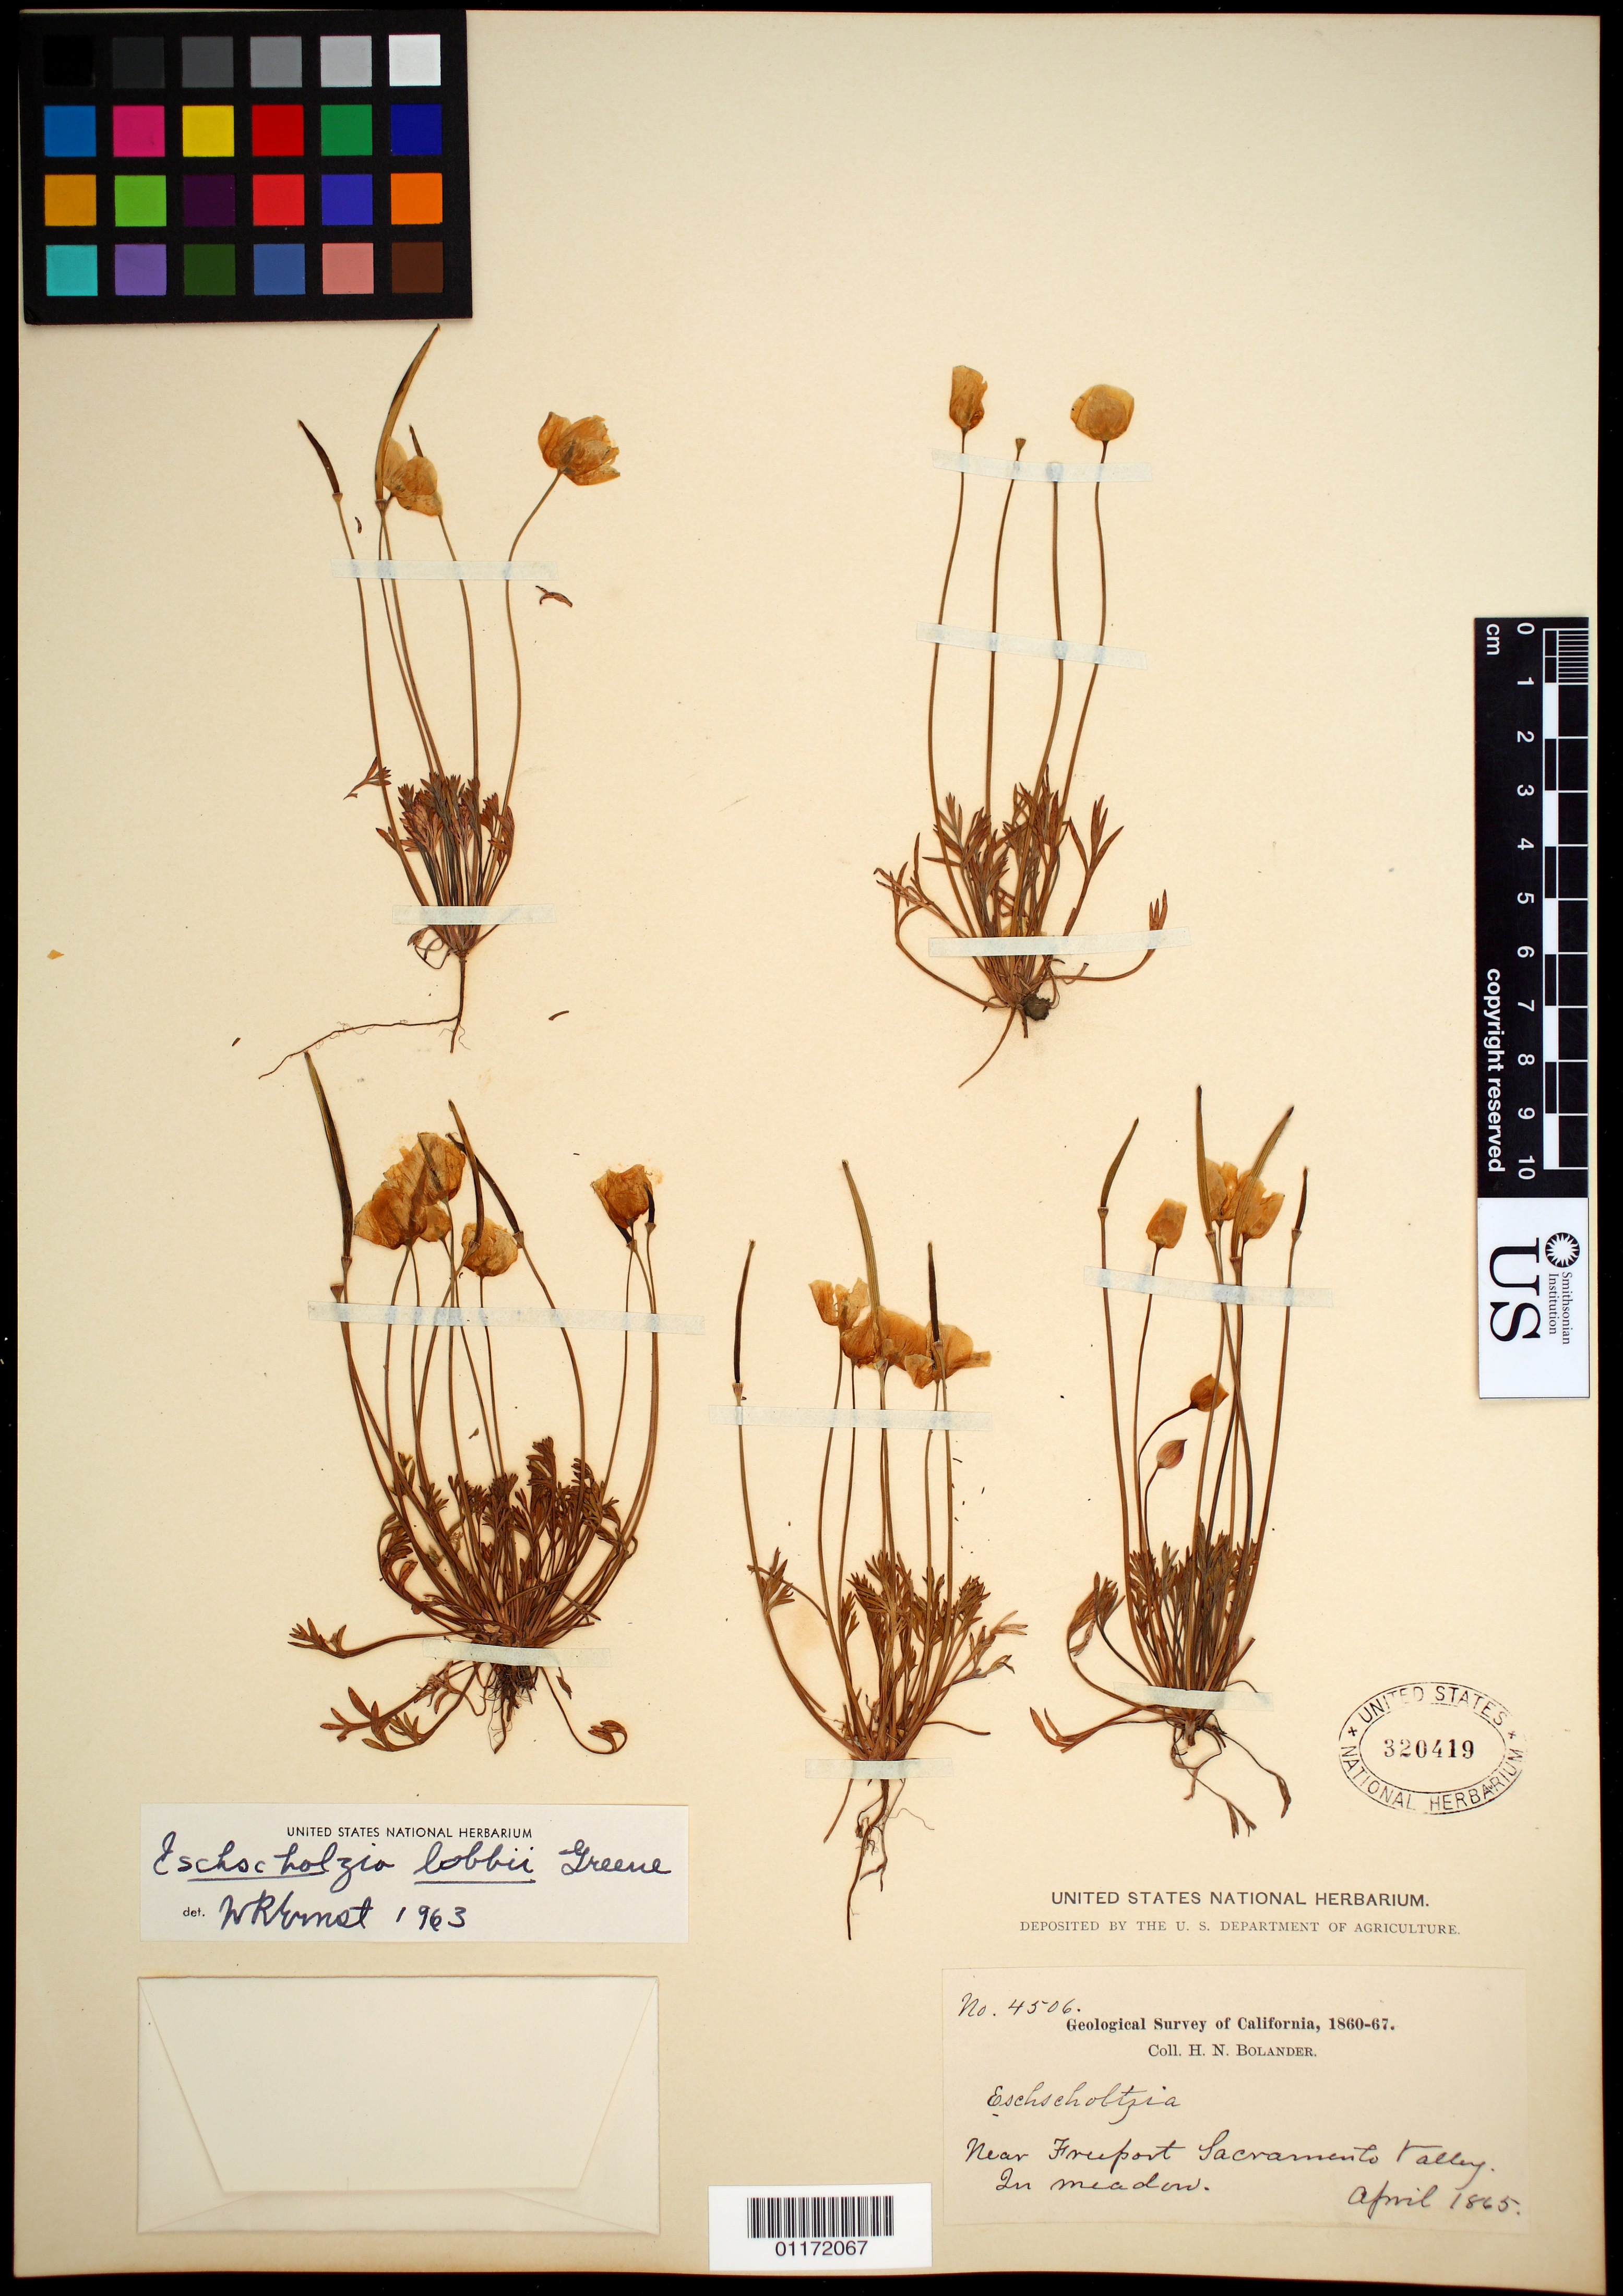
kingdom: Plantae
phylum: Tracheophyta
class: Magnoliopsida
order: Ranunculales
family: Papaveraceae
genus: Eschscholzia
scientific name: Eschscholzia lobbii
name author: Greene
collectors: H. Bolander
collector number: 4506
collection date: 1865-04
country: United States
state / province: California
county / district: Sacramento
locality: Near Freeport Sacramento Valley.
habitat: In meadow.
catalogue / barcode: US 320419